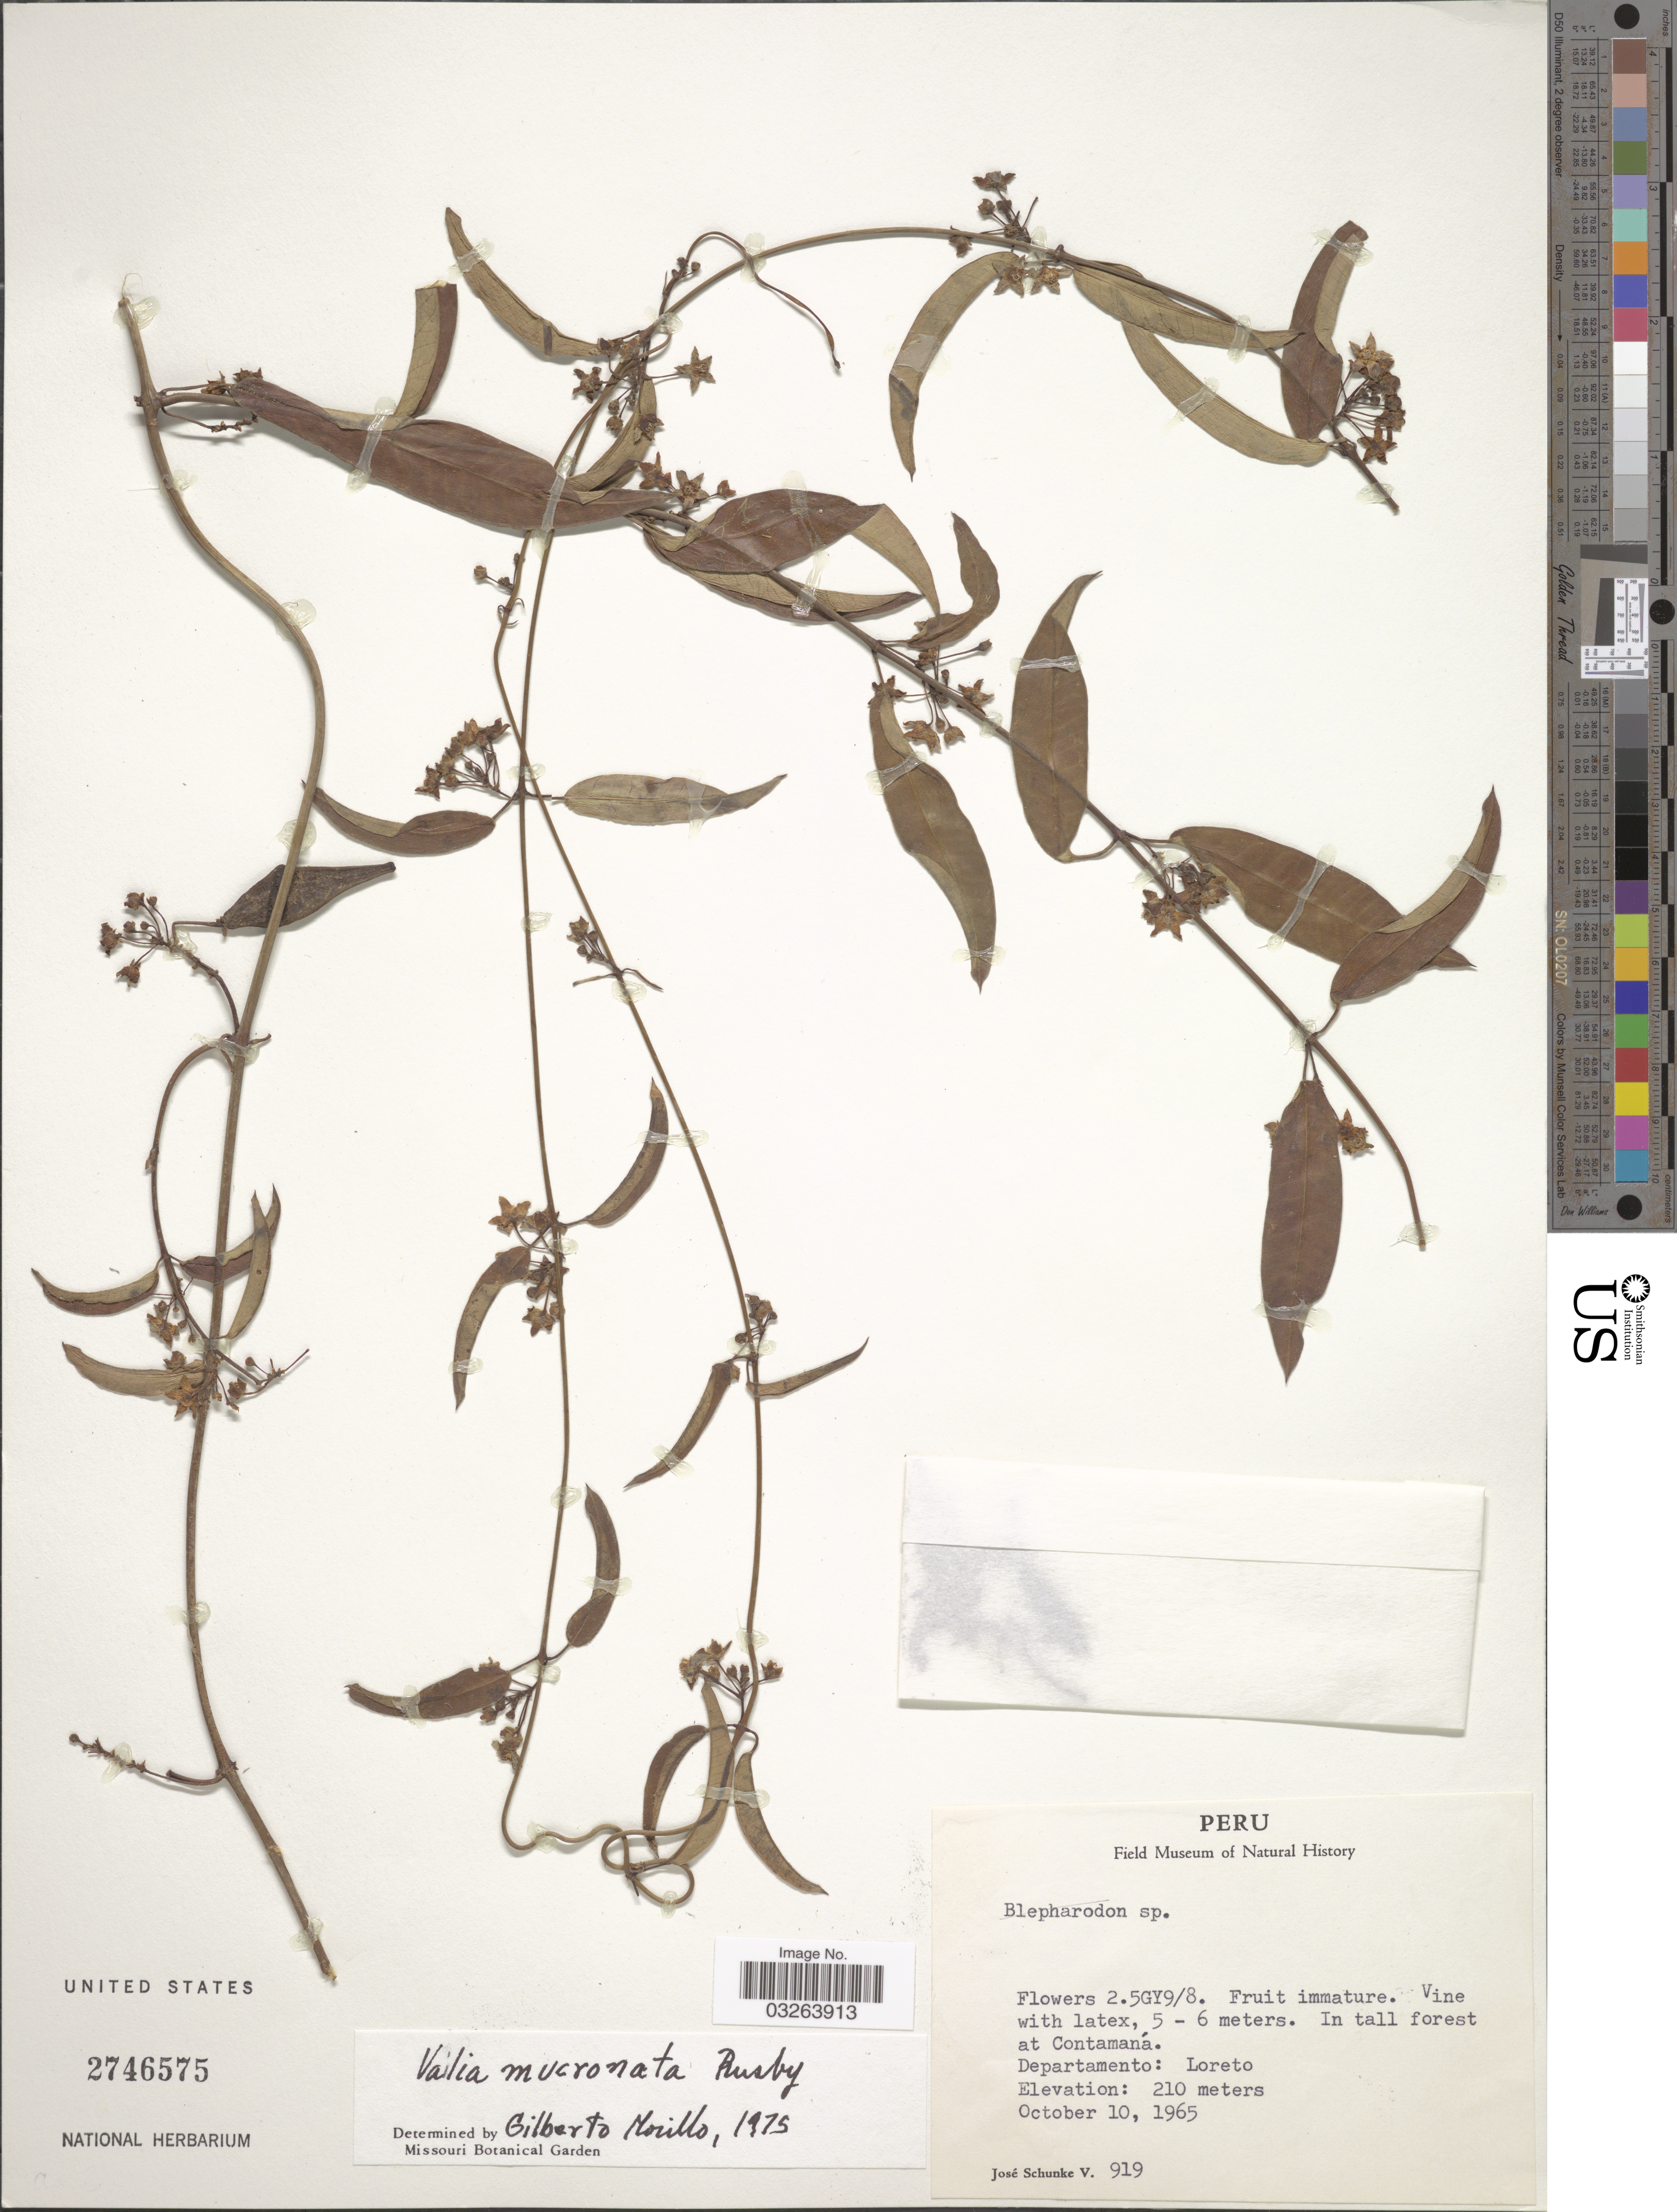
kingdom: Plantae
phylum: Tracheophyta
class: Magnoliopsida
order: Gentianales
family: Apocynaceae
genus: Vailia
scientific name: Vailia mucronata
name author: Rusby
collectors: J. Schunke Vigo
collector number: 919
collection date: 1965-10-10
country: Peru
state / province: Loreto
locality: In tall forest at Contamaná. Departamento: Loreto.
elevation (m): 210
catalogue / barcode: US 2746575